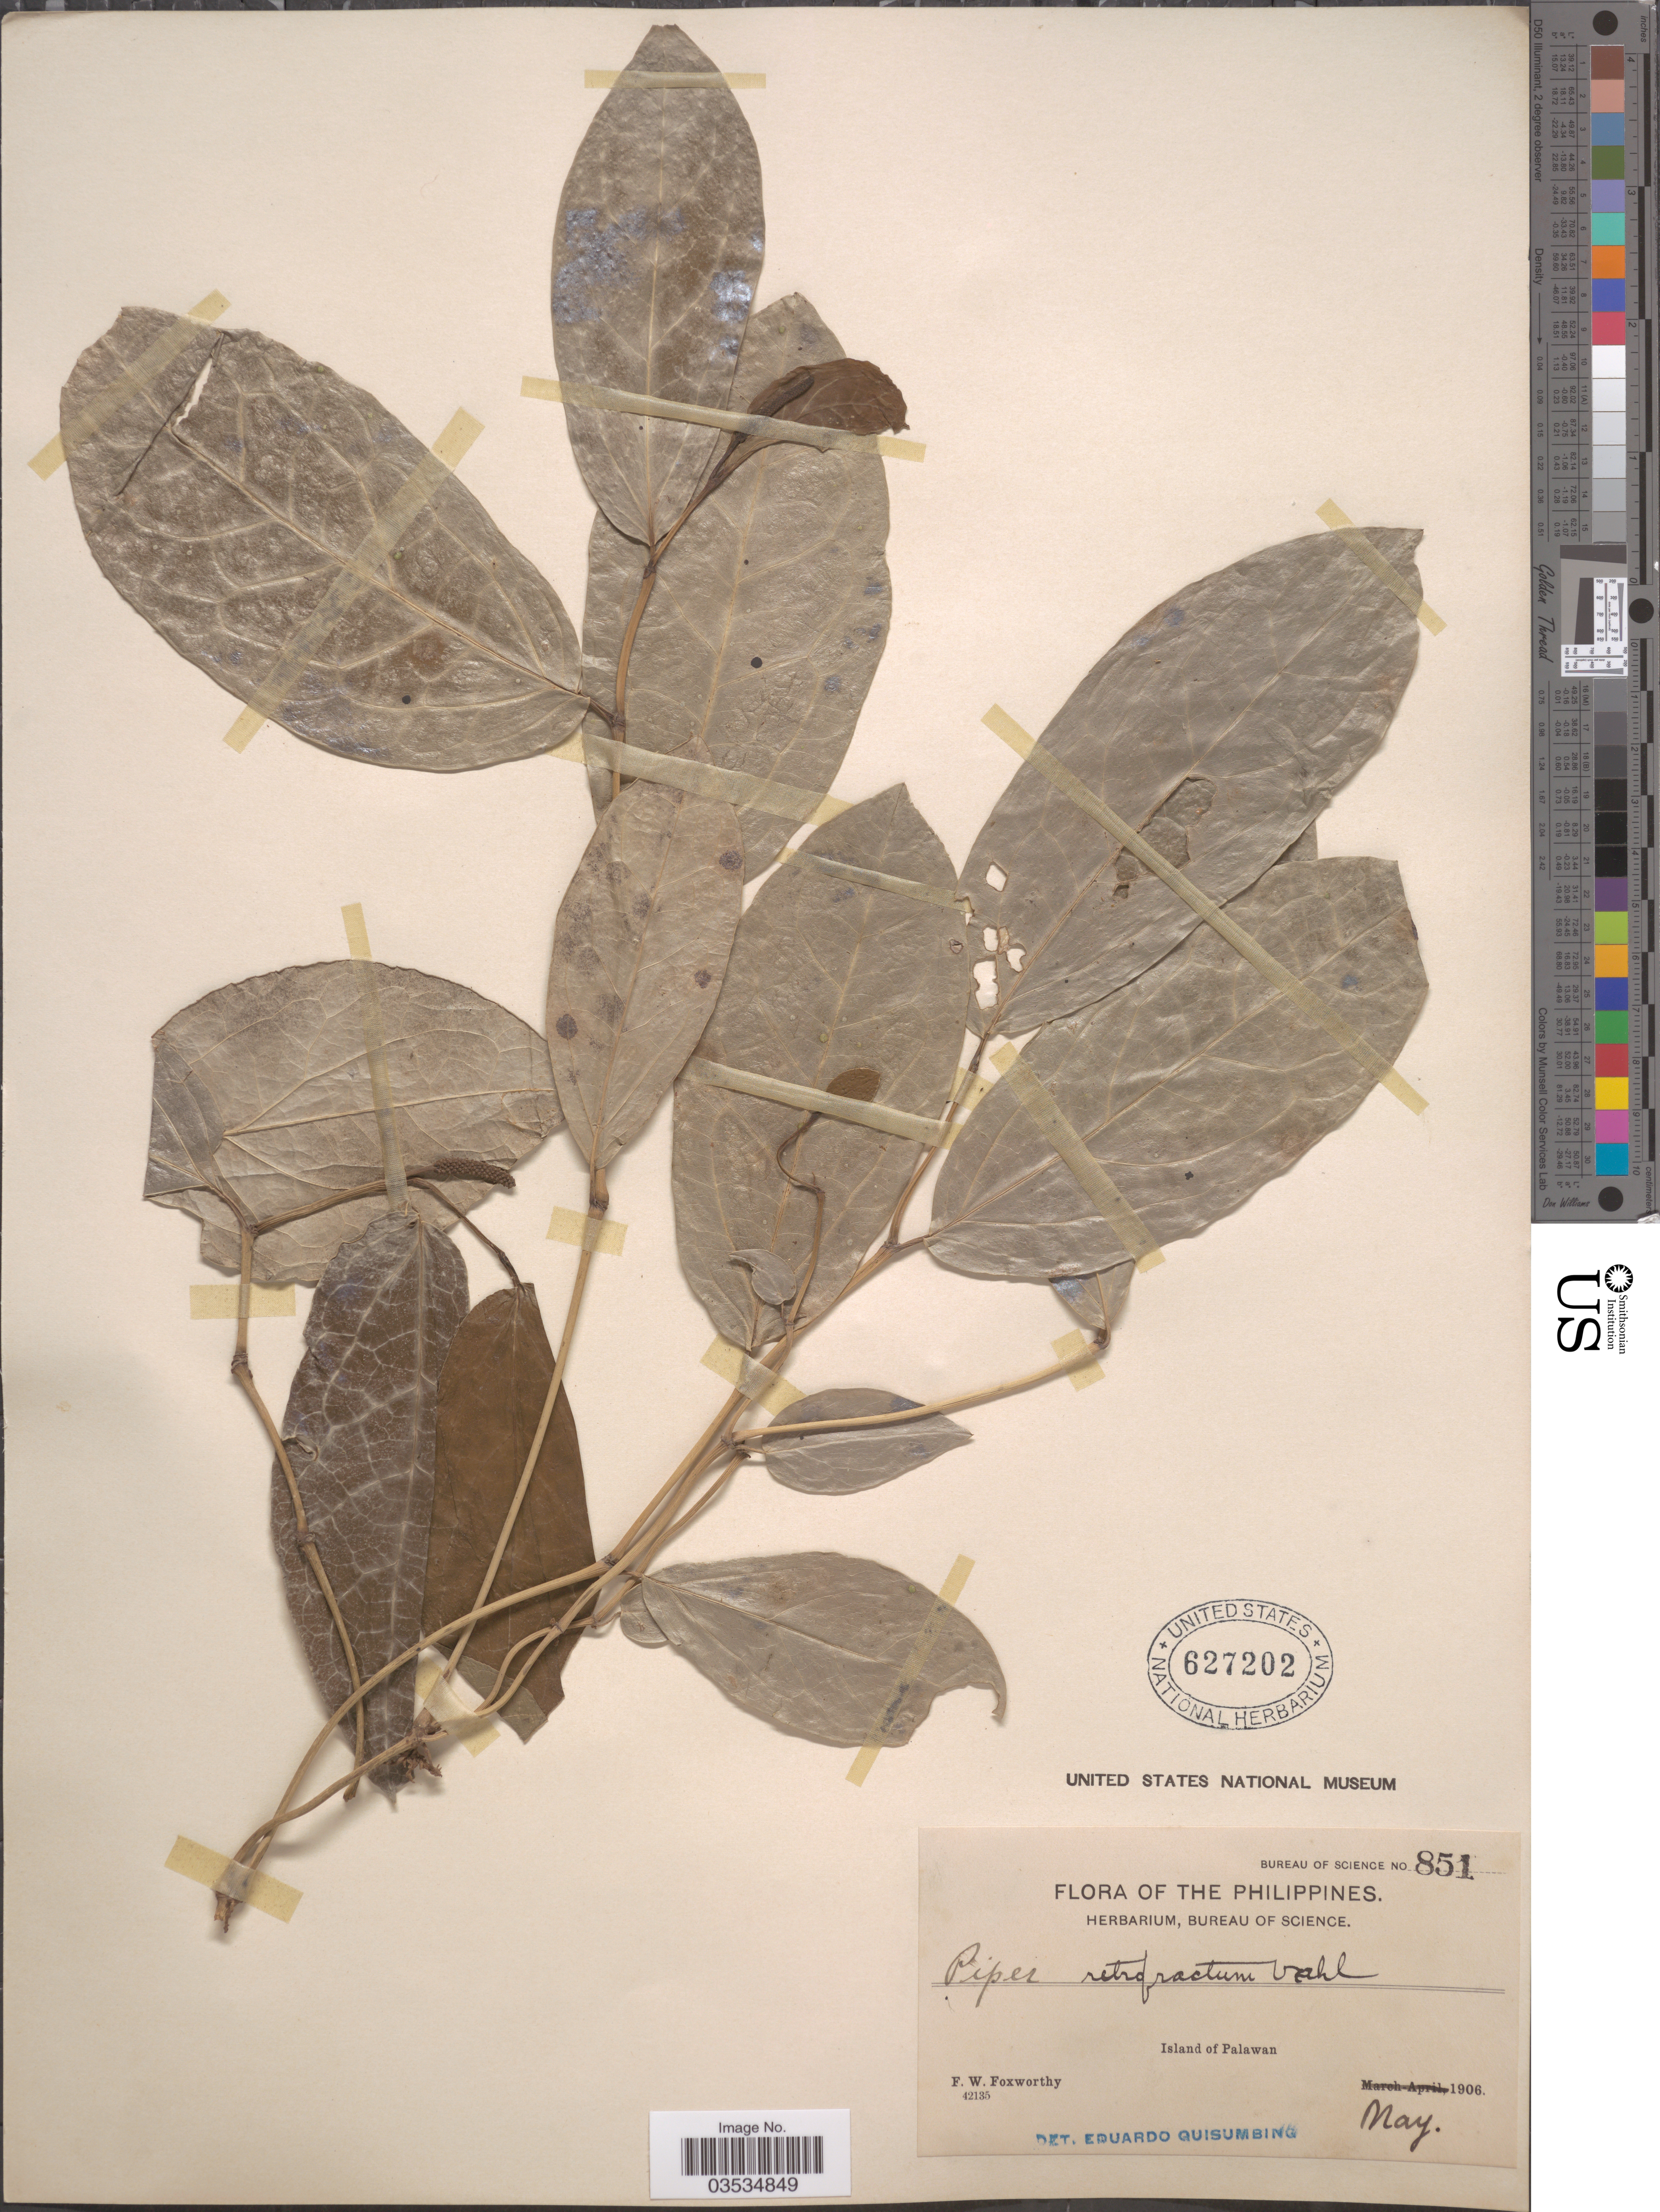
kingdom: Plantae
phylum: Tracheophyta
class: Magnoliopsida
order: Piperales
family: Piperaceae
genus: Piper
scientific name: Piper retrofractum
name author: Vahl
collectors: F. W. Foxworthy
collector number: Bureau of Science 851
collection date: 1906-05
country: Philippines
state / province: Mimaropa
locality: Island of Palawan.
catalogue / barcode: US 627202